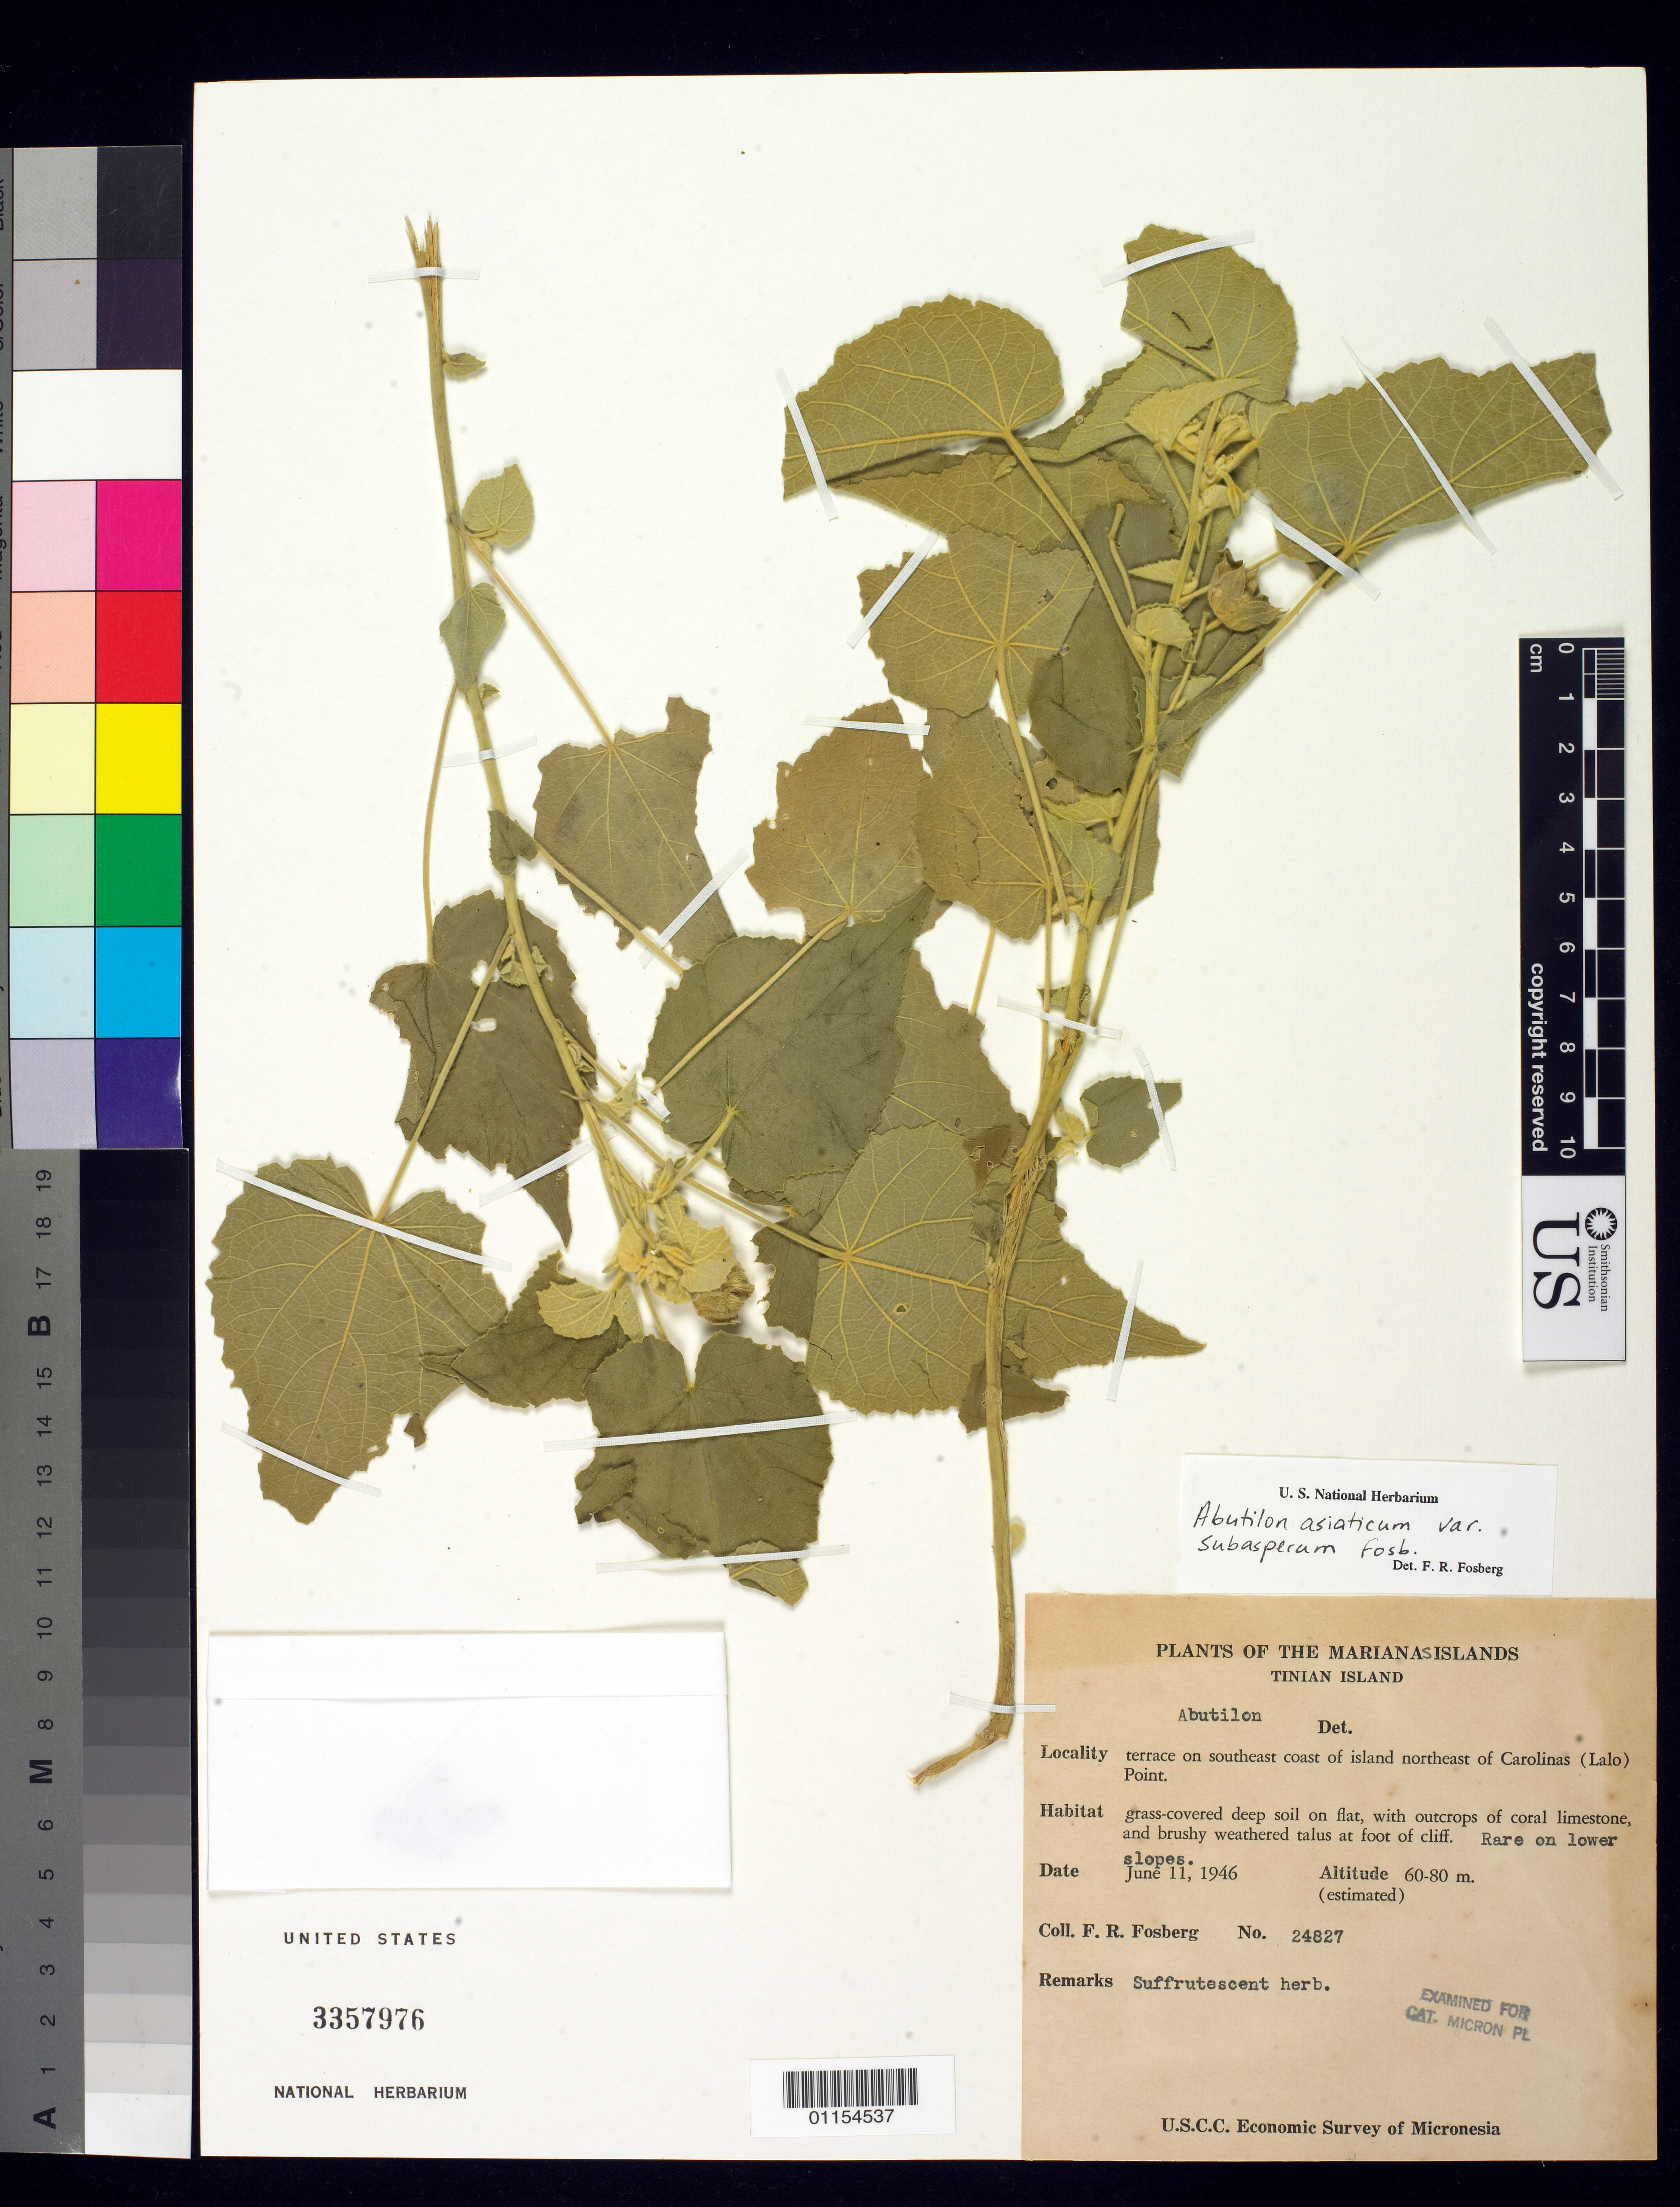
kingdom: Plantae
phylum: Tracheophyta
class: Magnoliopsida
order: Malvales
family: Malvaceae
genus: Abutilon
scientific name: Abutilon asiaticum var. subasperum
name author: Fosberg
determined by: Fosberg, F. R.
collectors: F. R. Fosberg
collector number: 24827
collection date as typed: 11 Jun 1946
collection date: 1946-06-11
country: Northern Mariana Islands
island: Tinian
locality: Tinian Island: terrace on SE coast of island NE of Carolinas (Lalo) Point.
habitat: grass covered deep soil on flat, with outcrops of coral limestone, and brushy weather talus at foot of cliff.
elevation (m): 60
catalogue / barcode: US 3357976